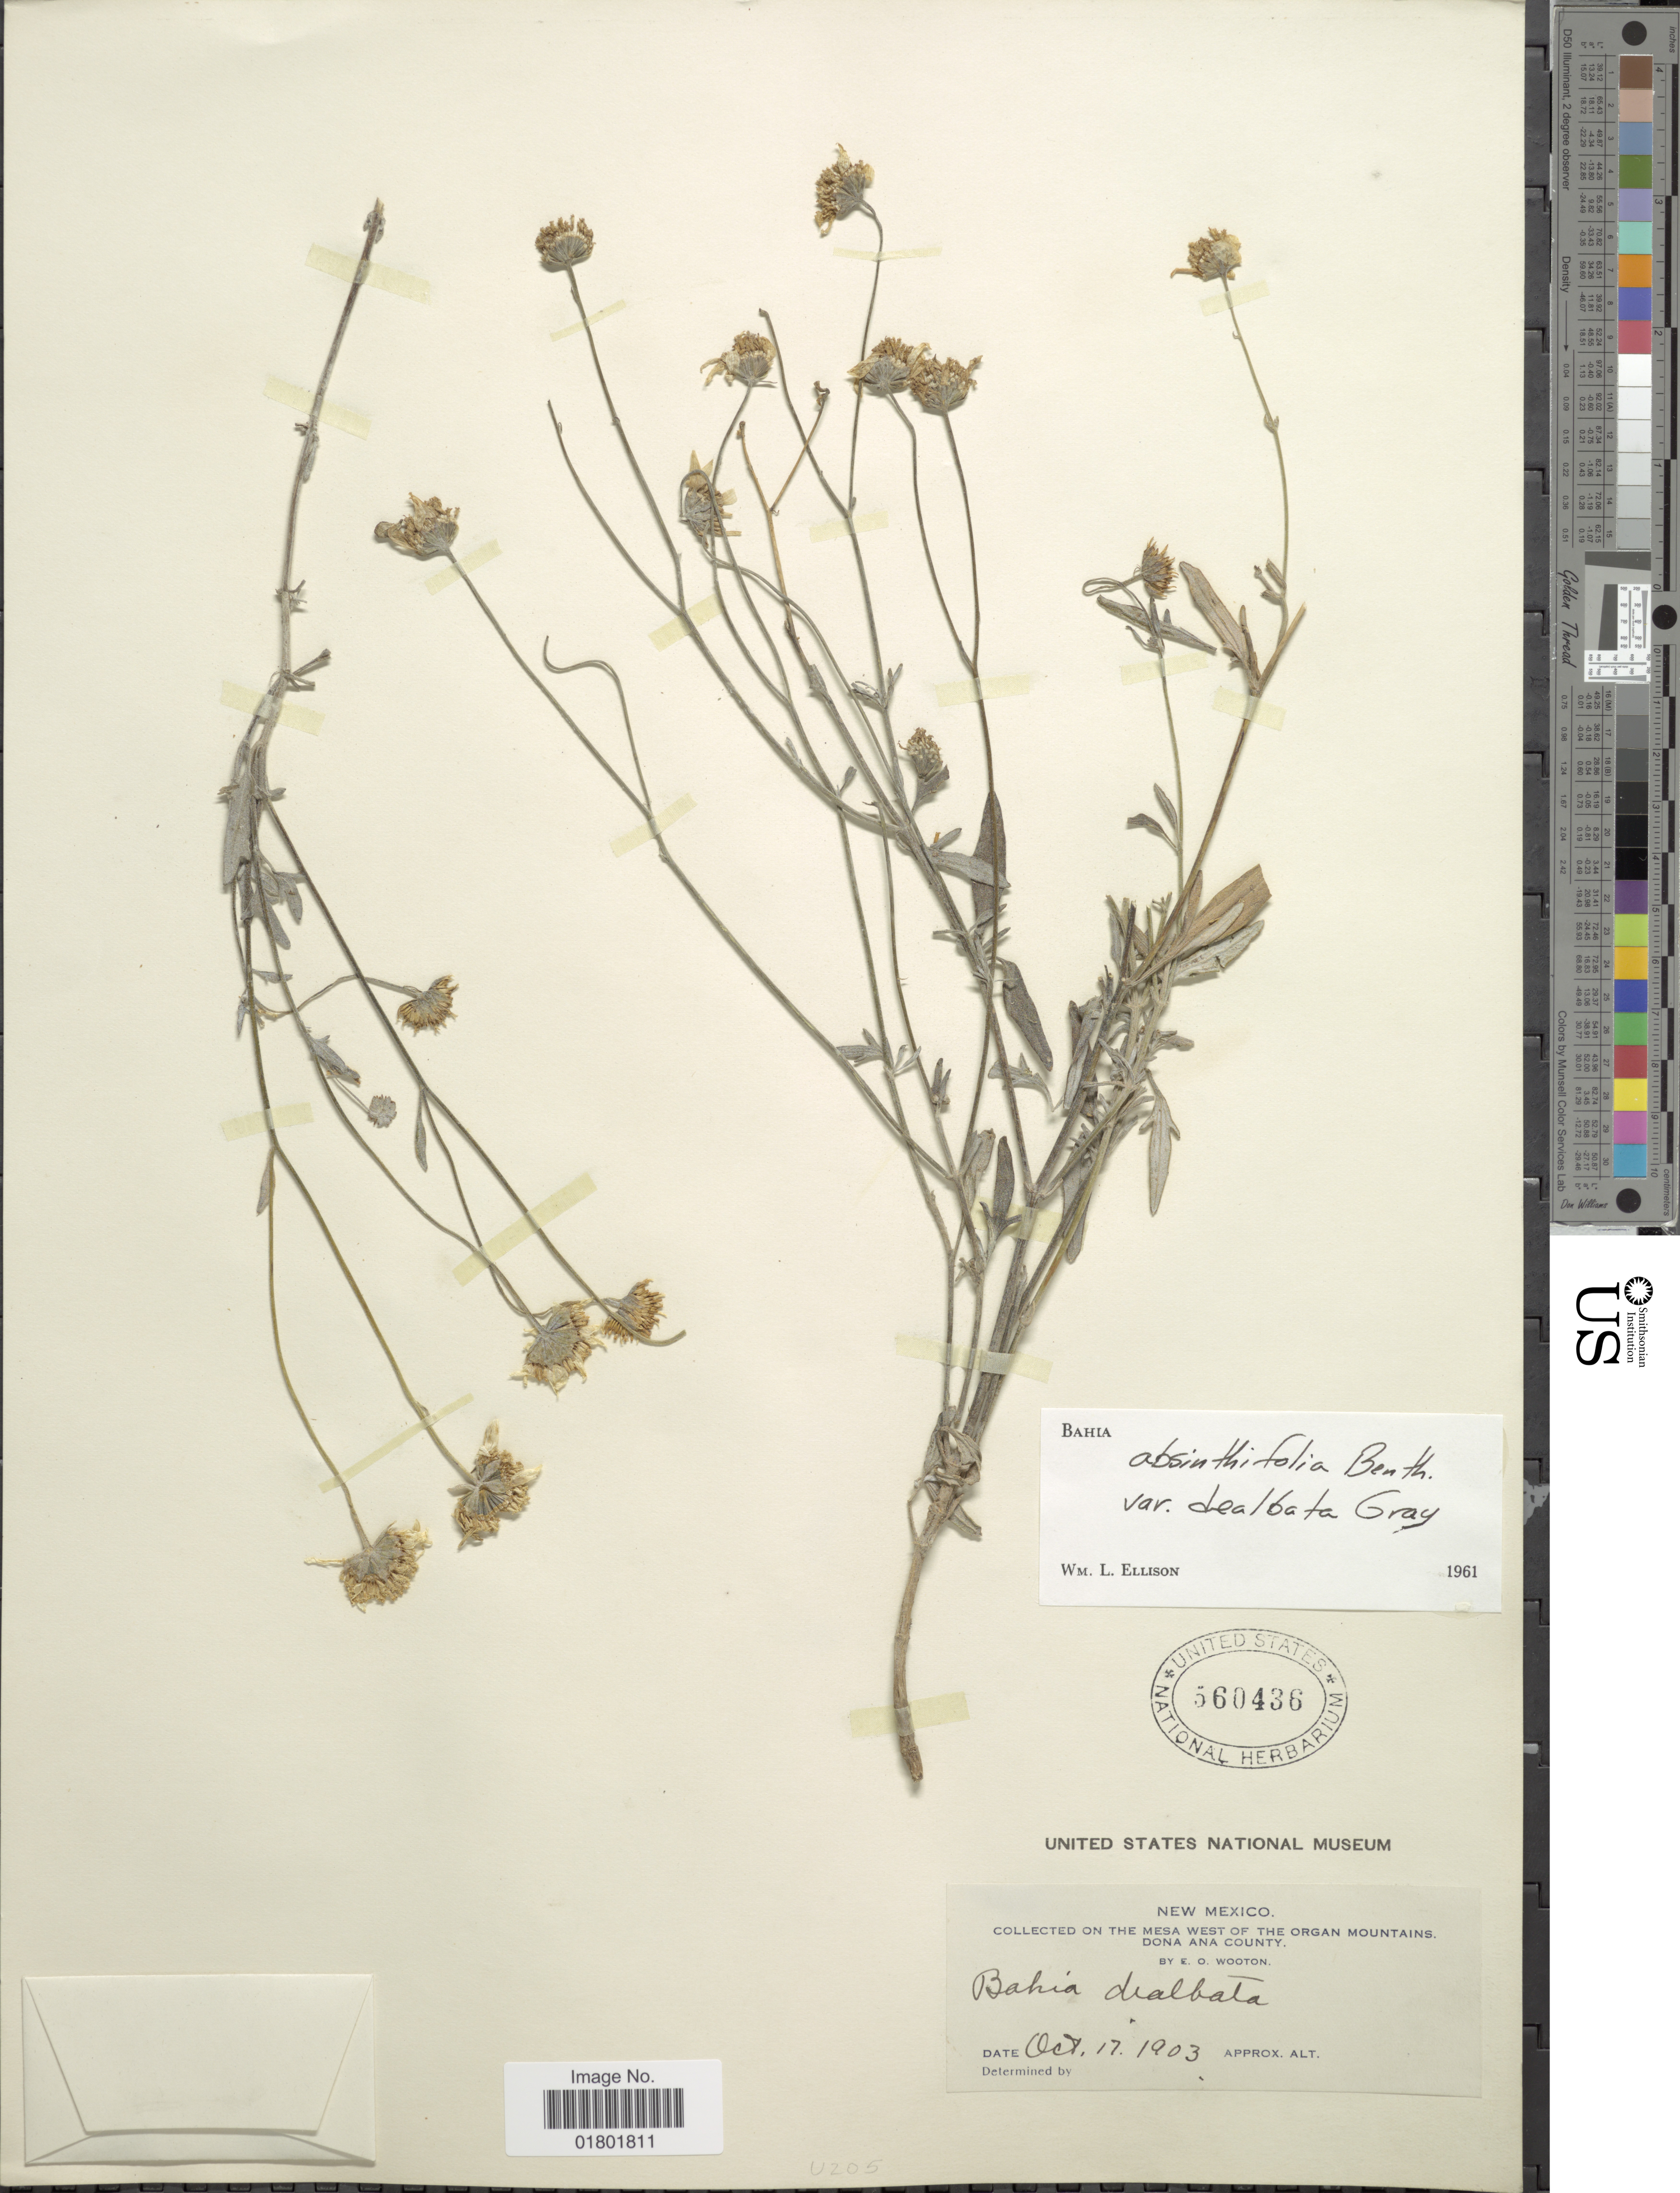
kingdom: Plantae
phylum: Tracheophyta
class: Magnoliopsida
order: Asterales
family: Asteraceae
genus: Bahia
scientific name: Bahia absinthifolia var. dealbata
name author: A. Gray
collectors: E. O. Wooton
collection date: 1903-10-17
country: United States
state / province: New Mexico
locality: On the Mesa West of the Organ Mountains, Dona Ana County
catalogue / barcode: US 560436